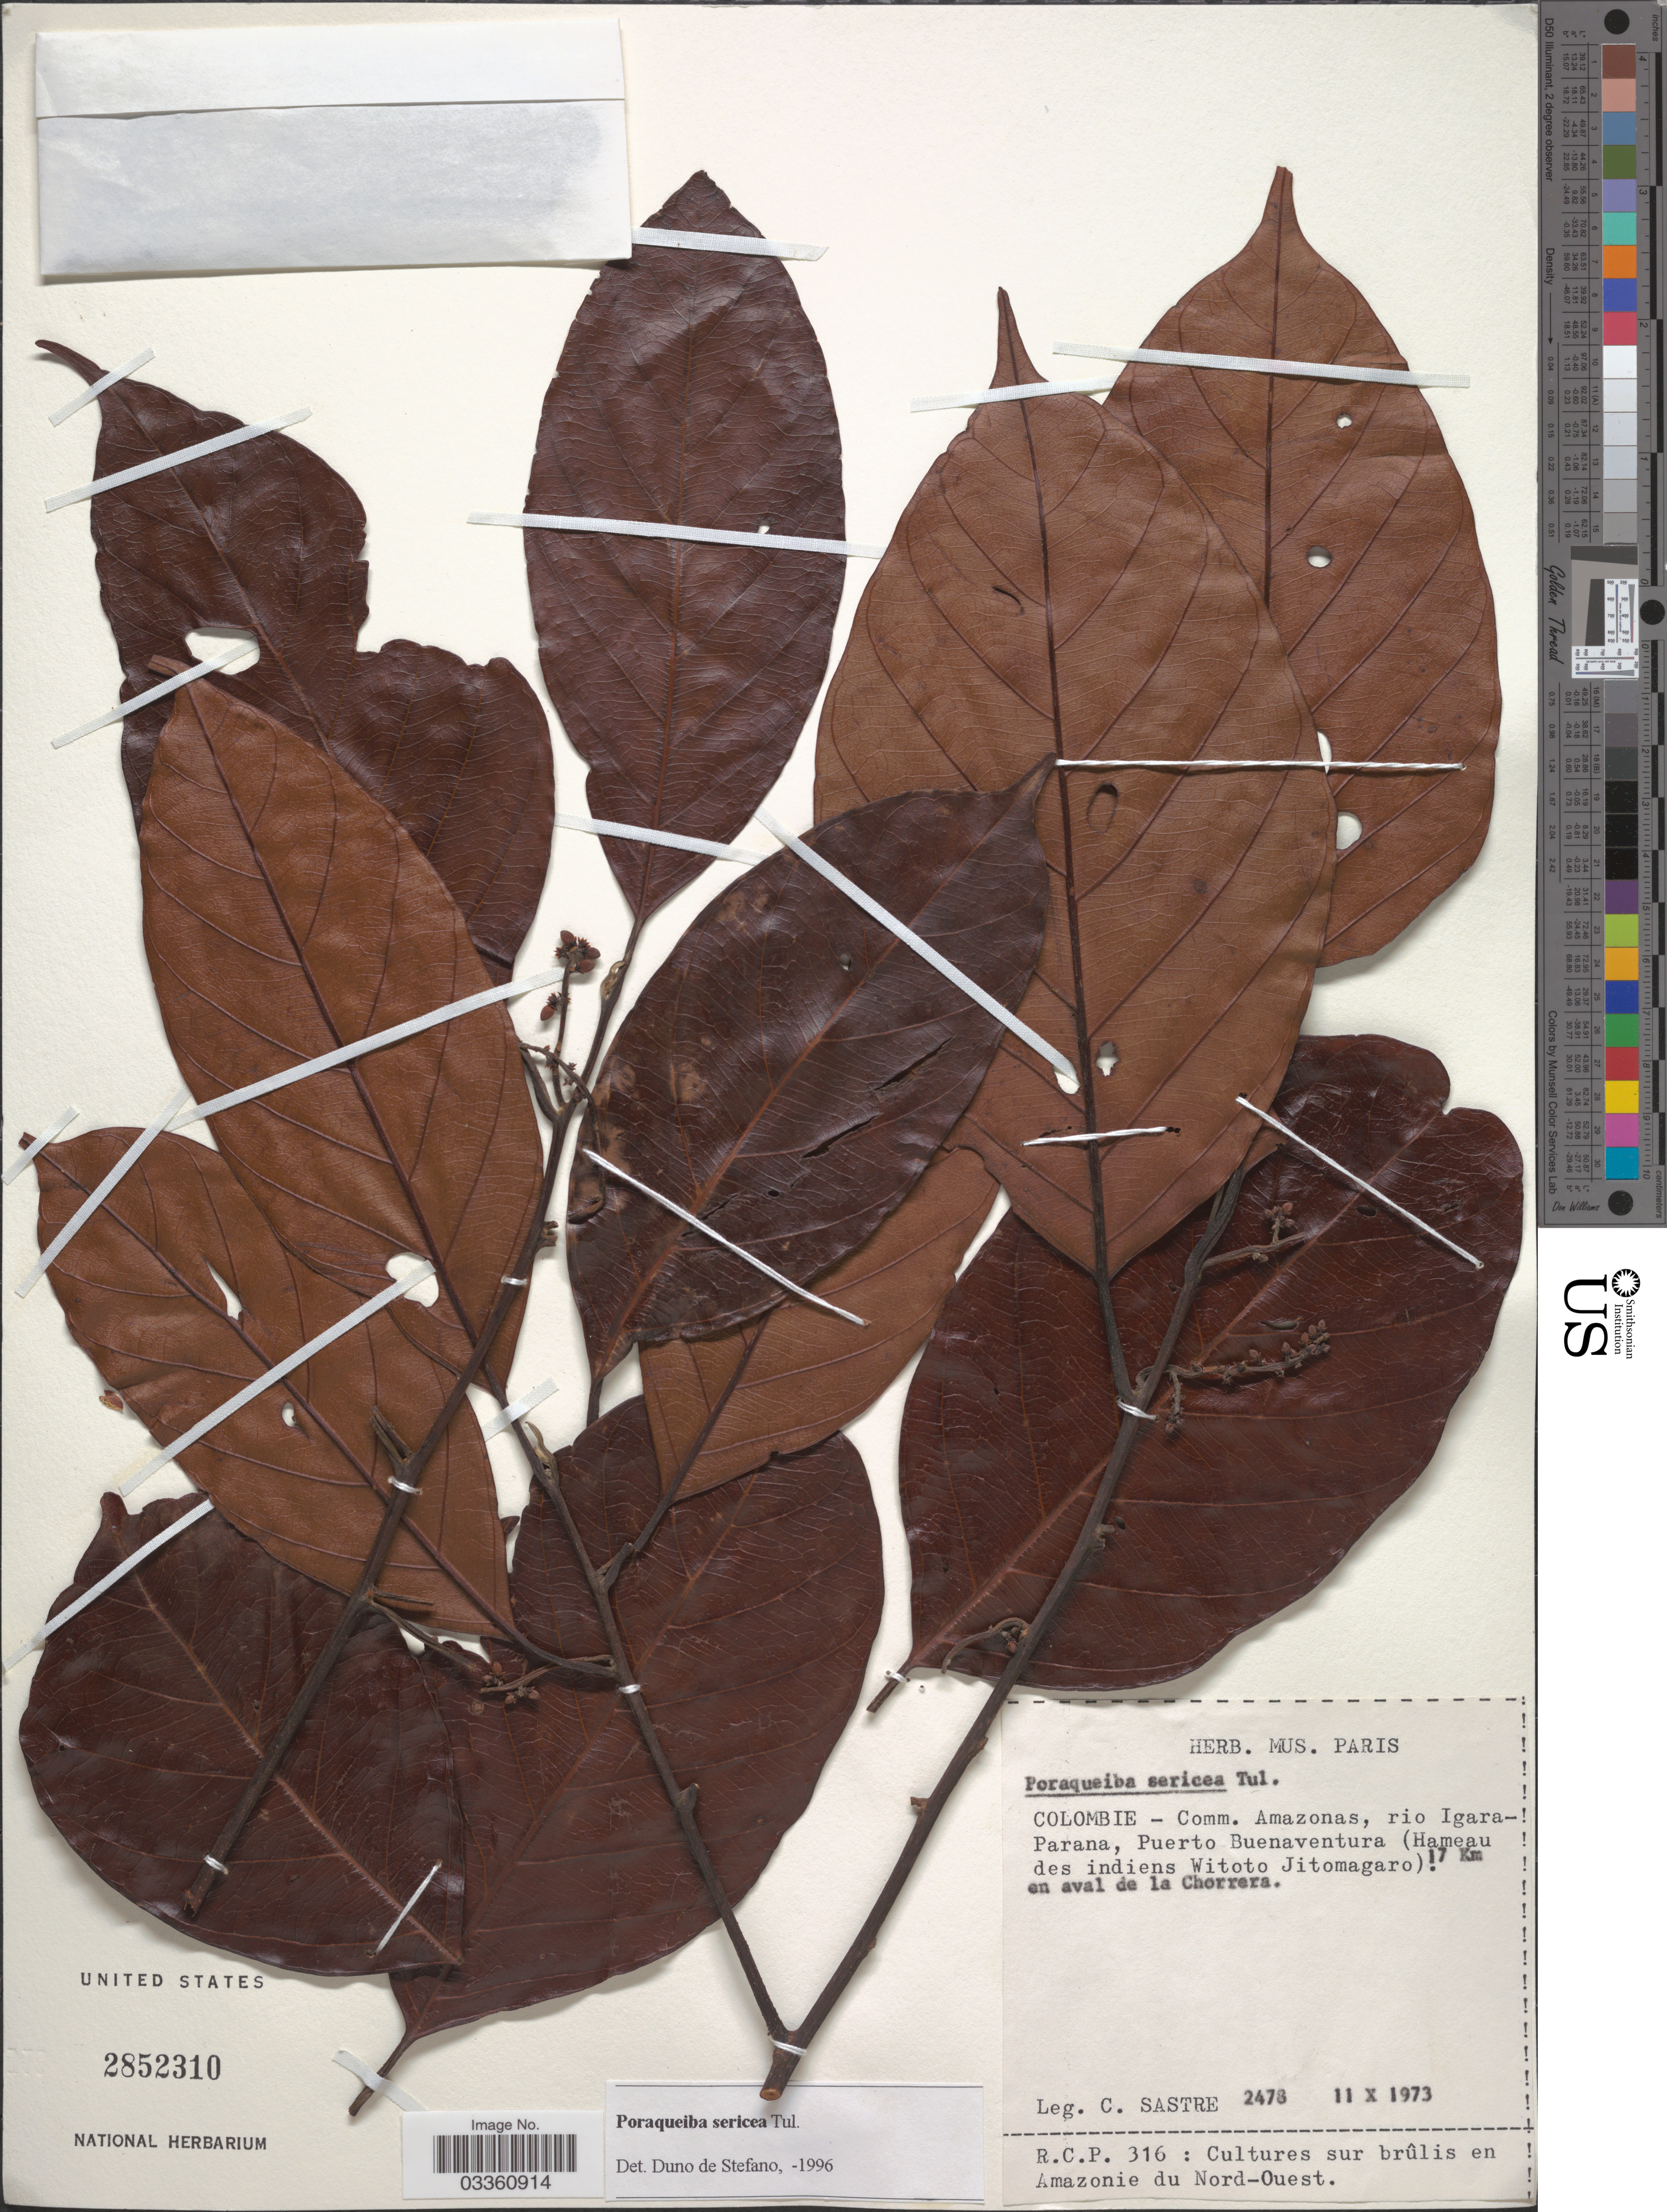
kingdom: Plantae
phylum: Tracheophyta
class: Magnoliopsida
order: Metteniusales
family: Metteniusaceae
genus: Poraqueiba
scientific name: Poraqueiba sericea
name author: Tul.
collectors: C. Sastre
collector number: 2478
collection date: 1973-10-11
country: Colombia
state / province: Amazônas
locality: Comm. Amazonas, rio Igara-Parana, Puerto Buenaventura (Hameau des indiens Witoto Jitomagaro). 17 Km en aval de la Chorrera.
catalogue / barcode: US 2852310